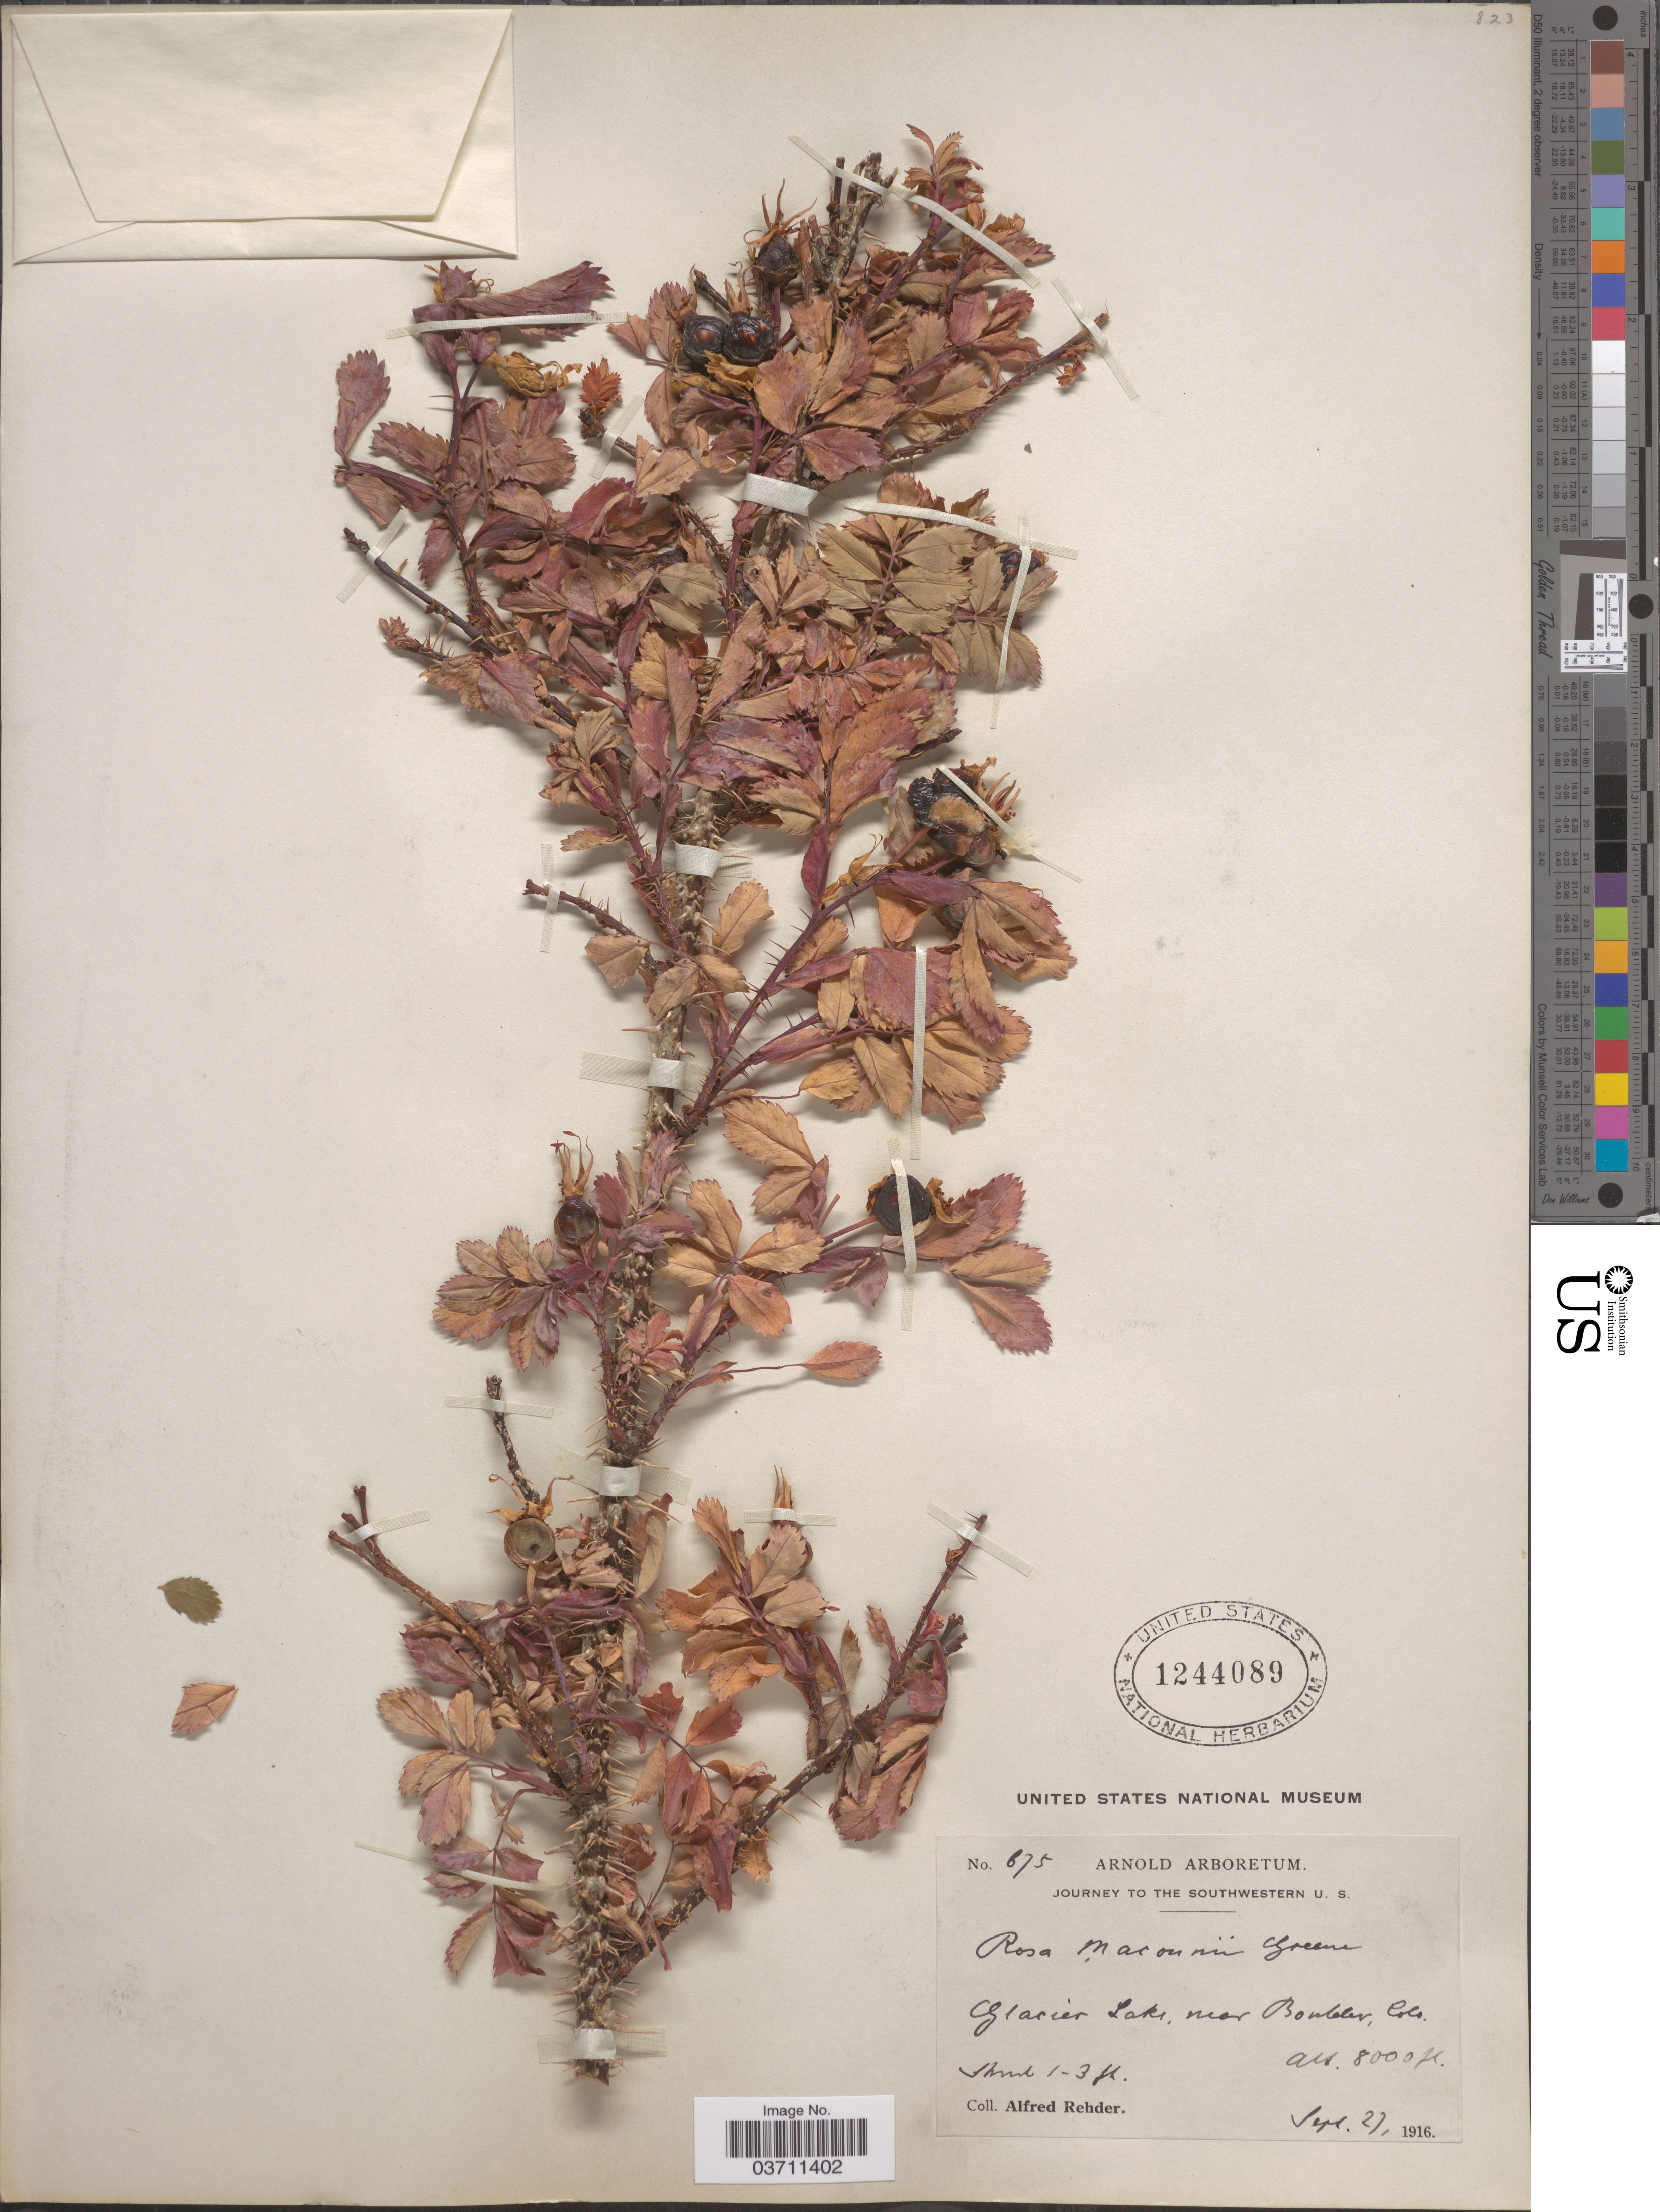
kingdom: Plantae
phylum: Tracheophyta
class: Magnoliopsida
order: Rosales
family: Rosaceae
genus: Rosa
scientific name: Rosa macounii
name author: Greene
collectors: A. Rehder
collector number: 675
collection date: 1916-09-27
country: United States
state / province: Colorado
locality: Southwestern U. S. Glacier Lake, near Boulder.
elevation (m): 2438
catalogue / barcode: US 1244089